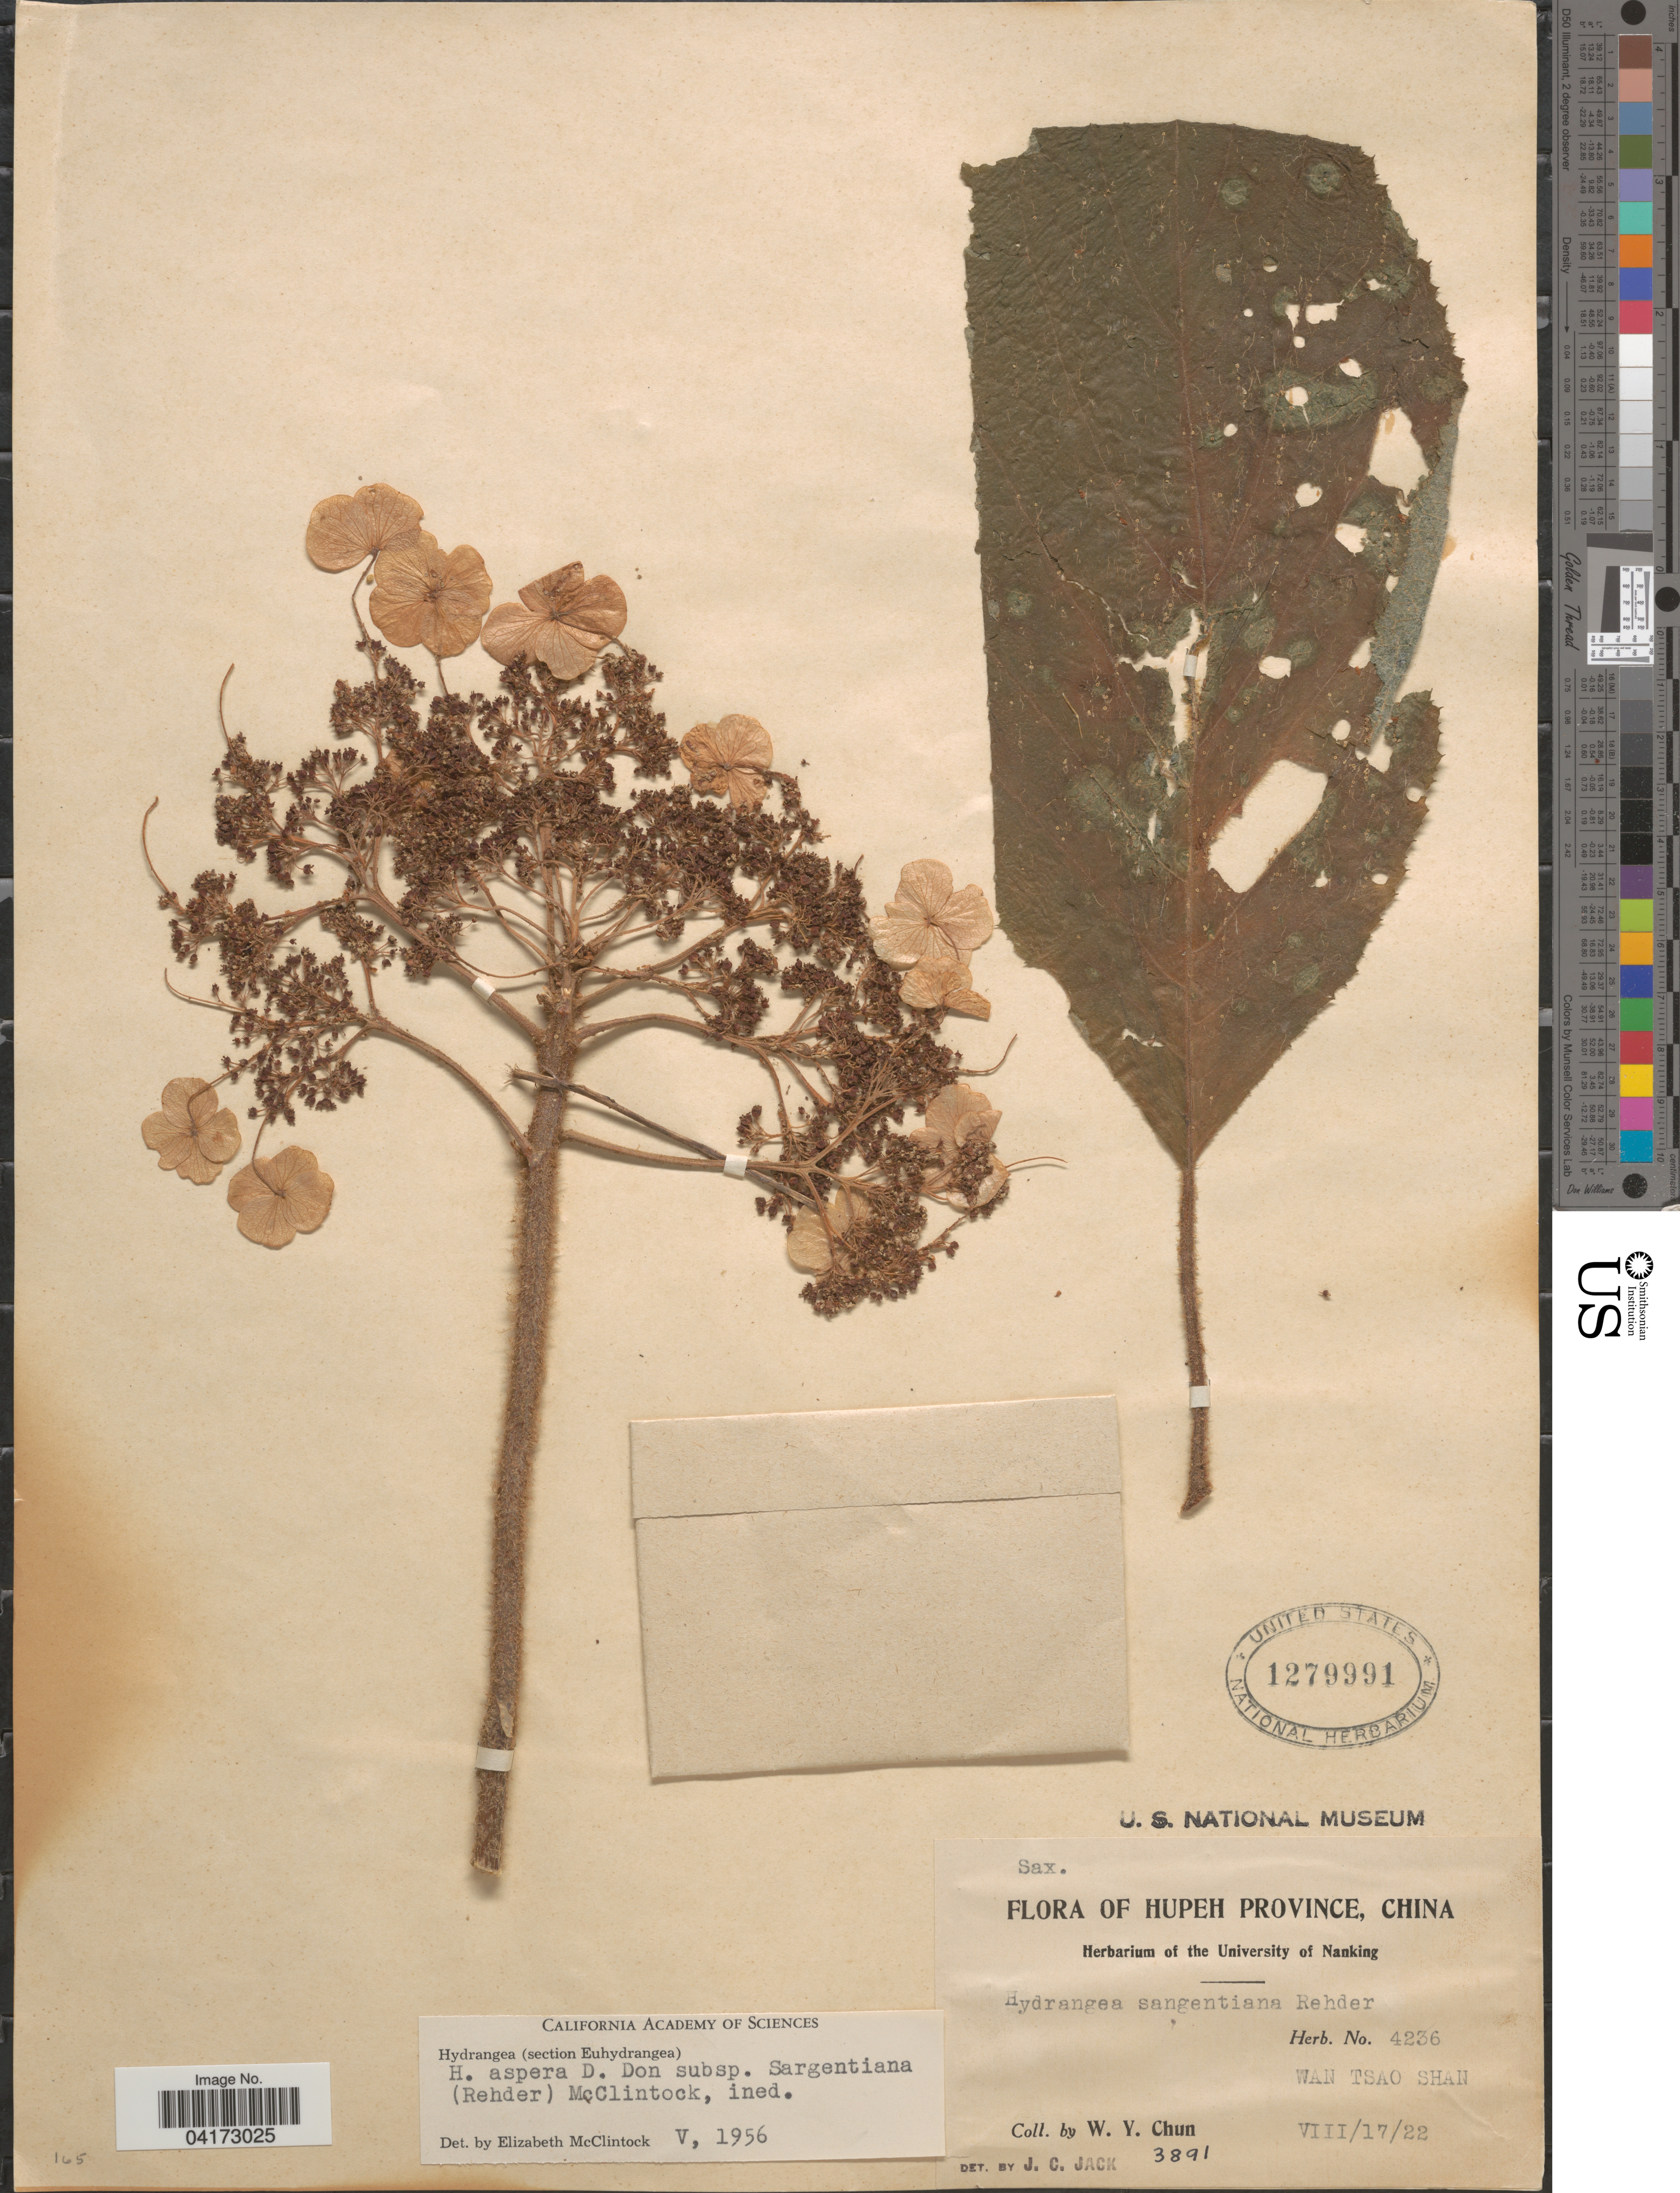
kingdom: Plantae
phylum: Tracheophyta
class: Magnoliopsida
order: Cornales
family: Hydrangeaceae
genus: Hydrangea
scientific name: Hydrangea aspera subsp. sargentiana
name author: (Rehder) E. M. McClint.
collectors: W. Y. Chun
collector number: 3891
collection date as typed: Transcribed d/m/y: 17/8/22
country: China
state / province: Hubei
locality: Hupeh Province. Wan Tsao Shan.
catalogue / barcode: US 1279991